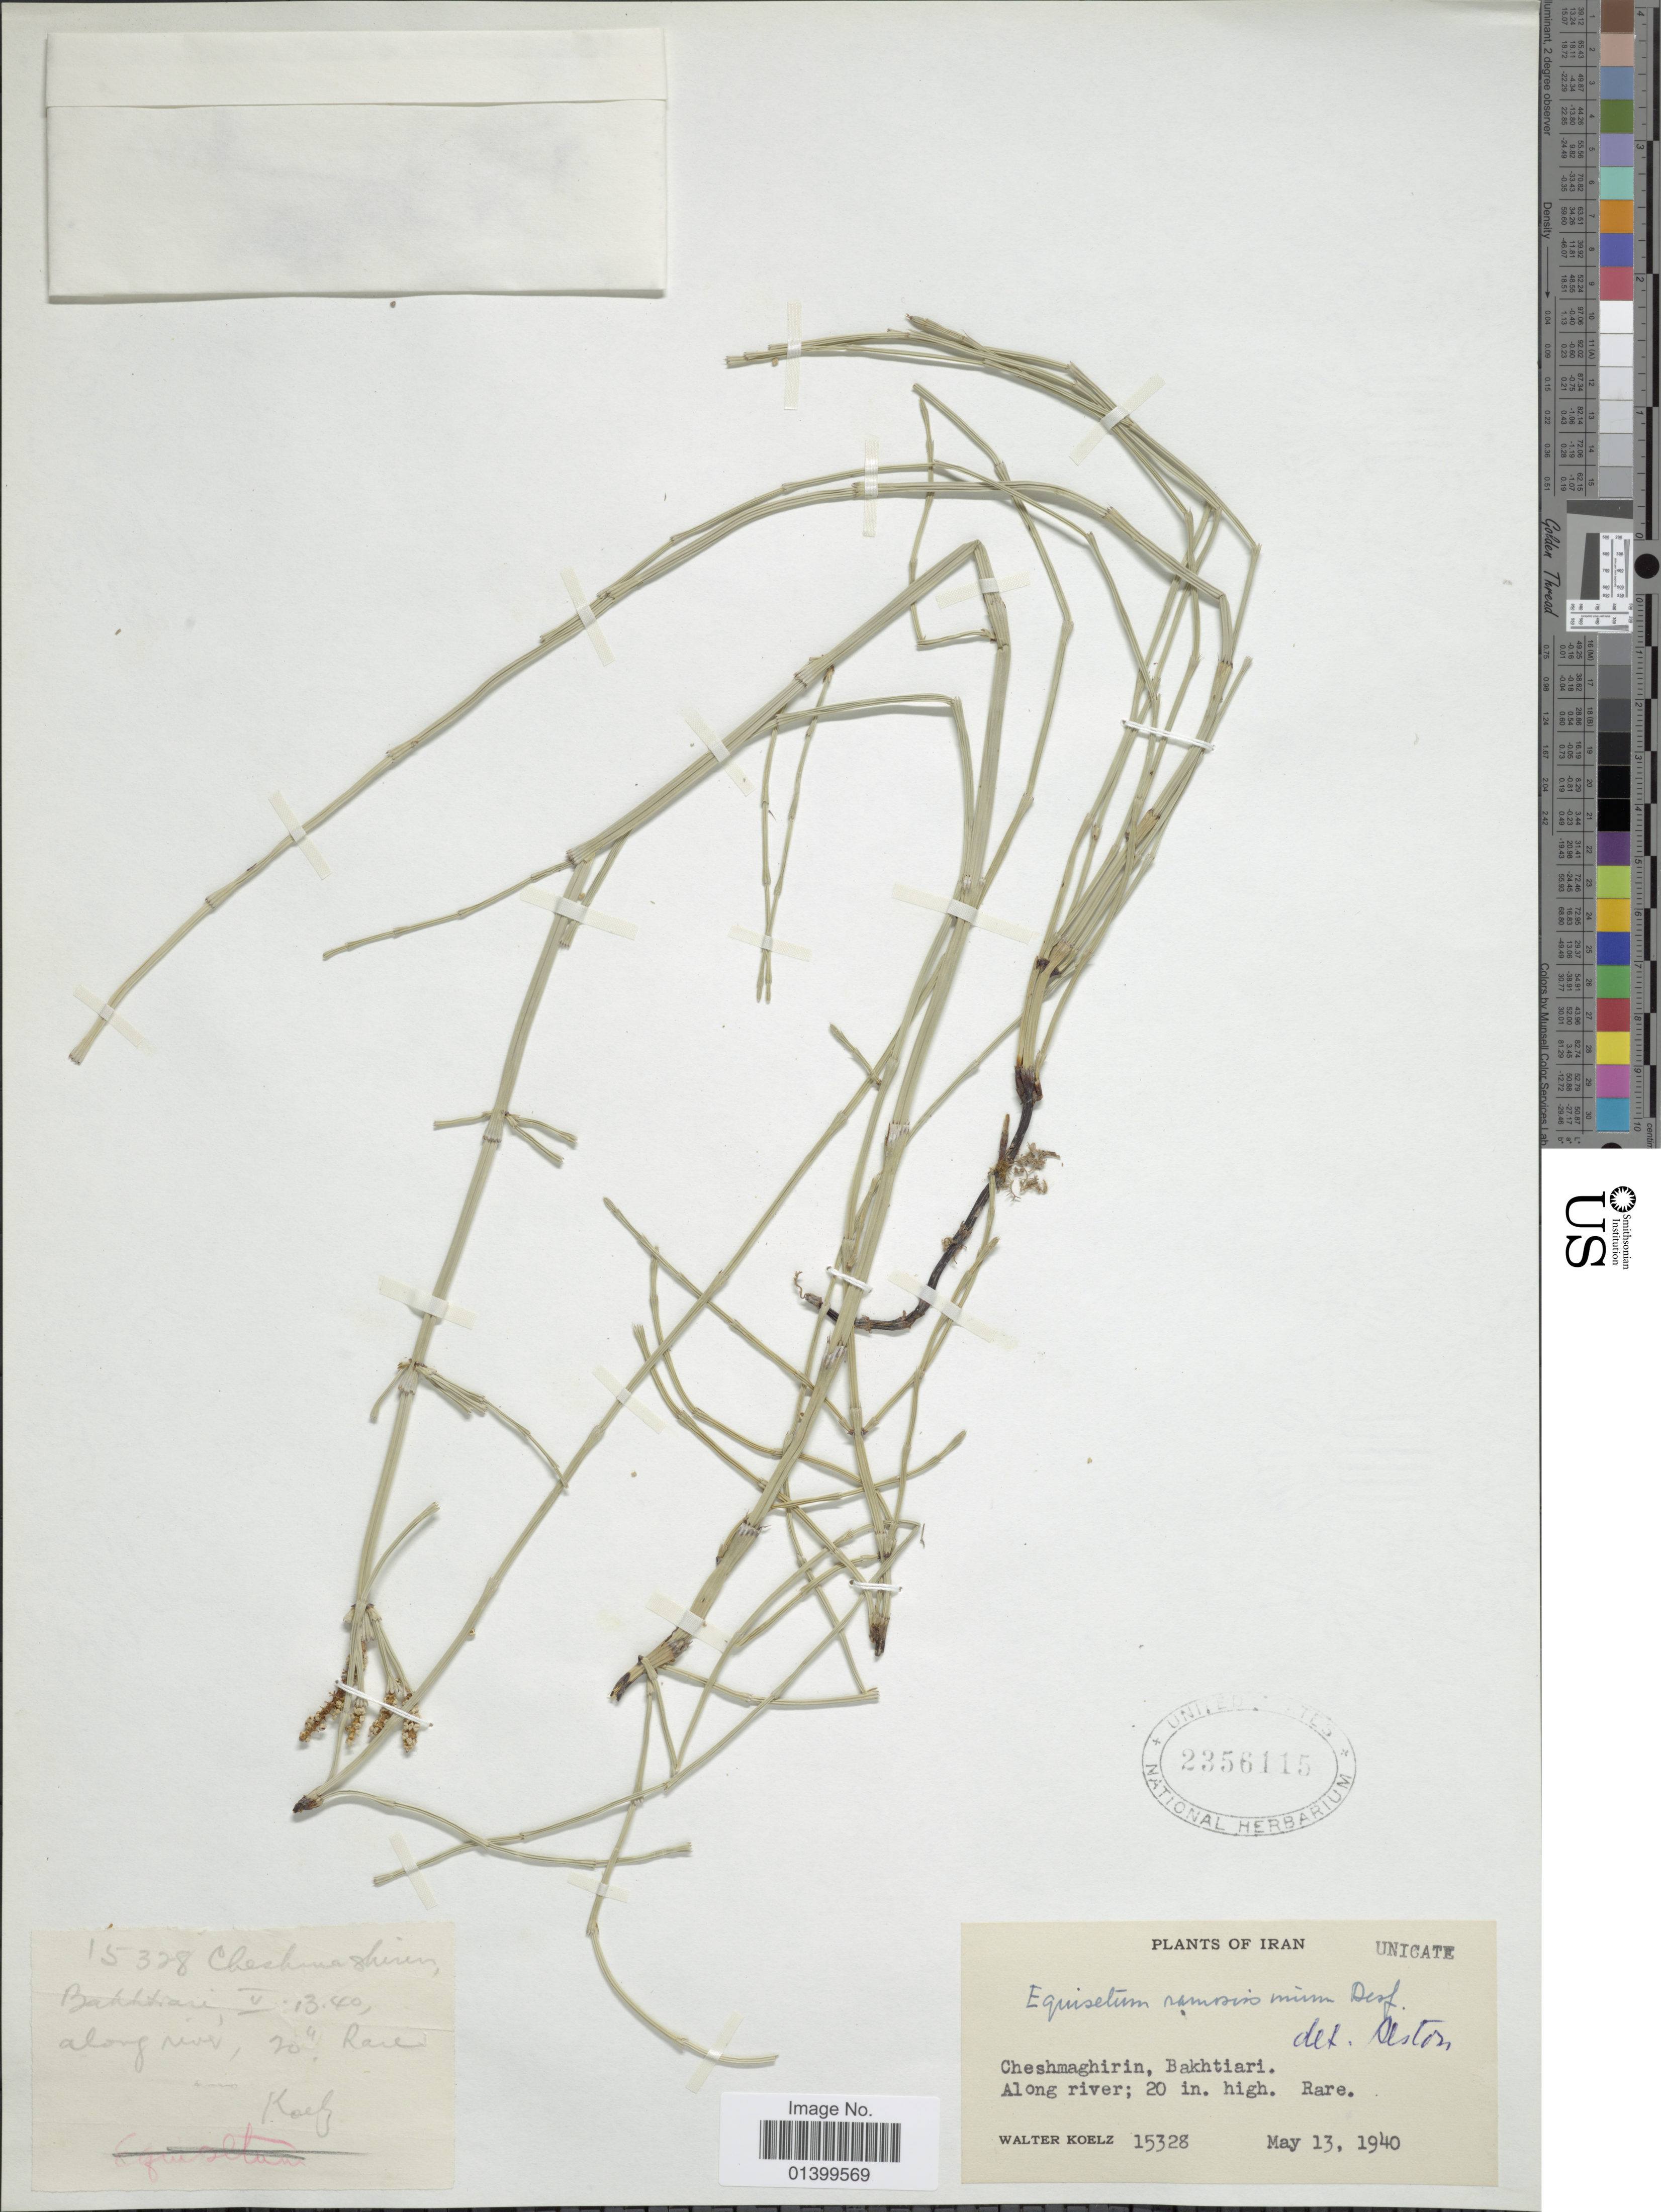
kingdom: Plantae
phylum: Tracheophyta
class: Polypodiopsida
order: Equisetales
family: Equisetaceae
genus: Equisetum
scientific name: Equisetum ramosissimum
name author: Desf.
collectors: W. N. Koelz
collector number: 15328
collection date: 1940-05-13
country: Iran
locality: Plants of Iran. Cheshmaghirin, Bakhtiari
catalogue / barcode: US 2356115